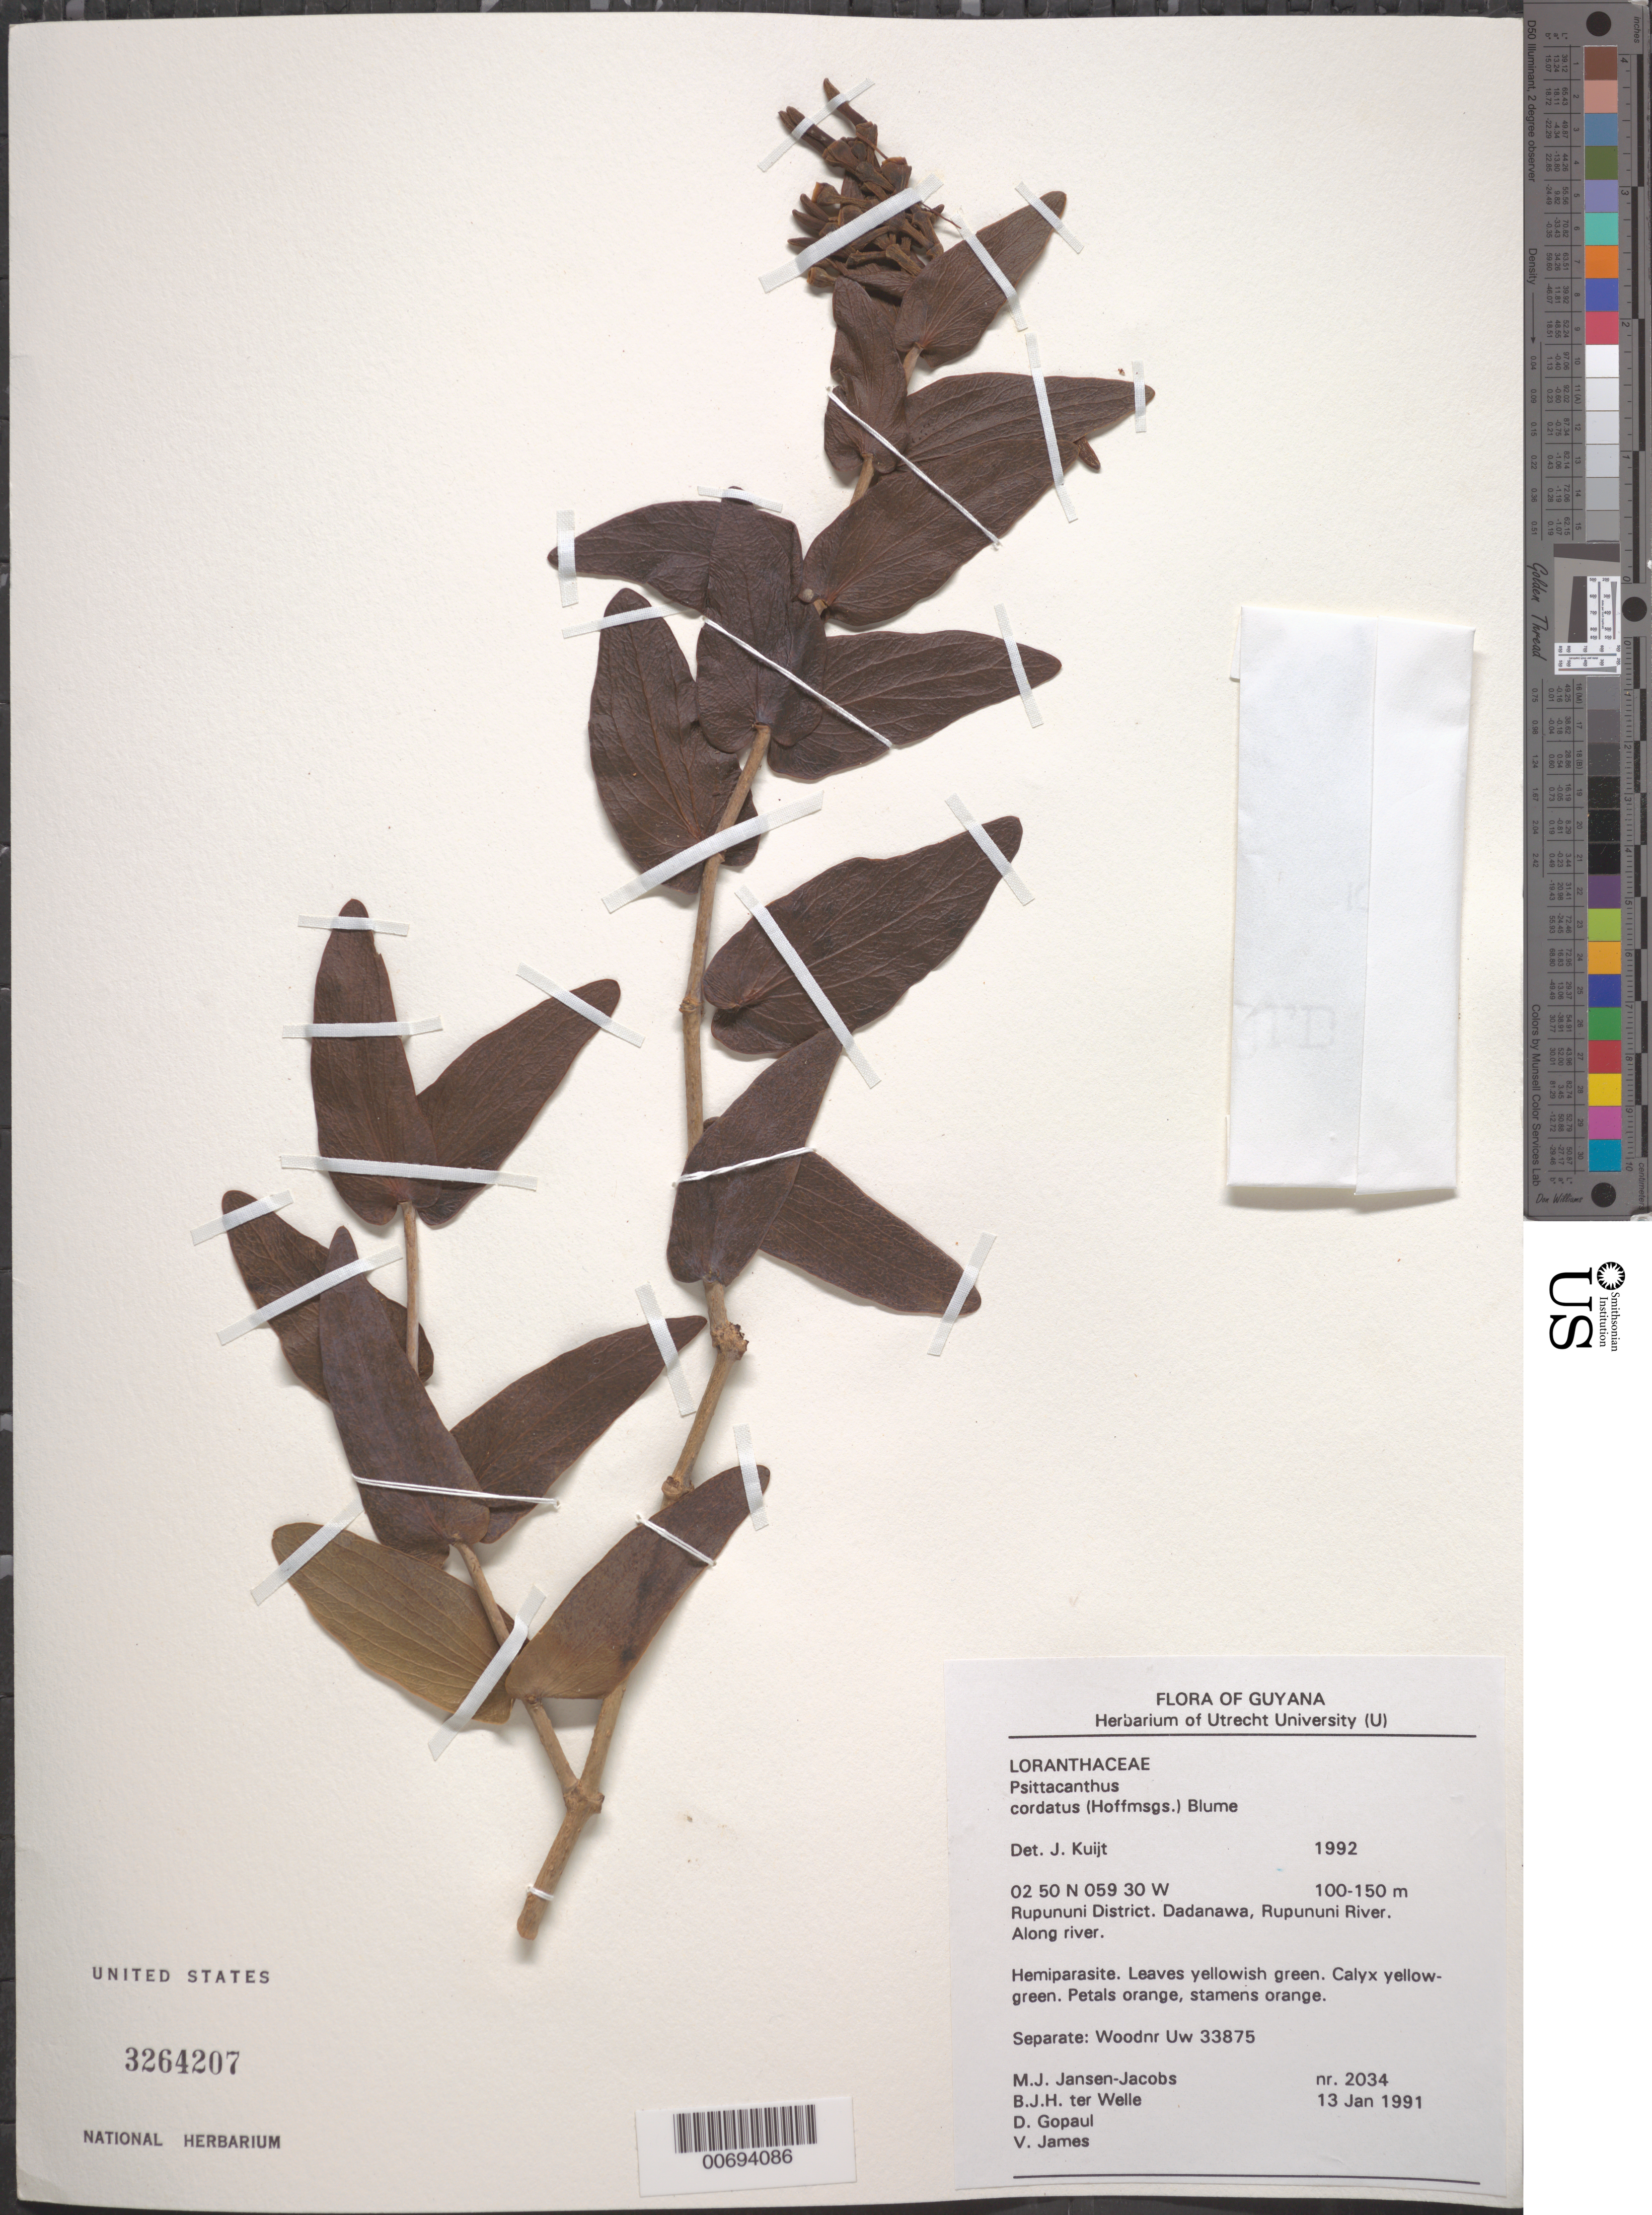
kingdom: Plantae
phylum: Tracheophyta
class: Magnoliopsida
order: Santalales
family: Loranthaceae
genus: Psittacanthus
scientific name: Psittacanthus cordatus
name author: (Hoffmanns.) Blume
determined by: Kuijt, Job, (CANADA)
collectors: M. J. Jansen-Jacobs, B. Welle, D. Gopaul & V. James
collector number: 2034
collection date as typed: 13-Jan-91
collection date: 1991-01-13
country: Guyana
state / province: U. Takutu-U. Essequibo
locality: Dadanawa, Rupununi River, Rupununi District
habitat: Along river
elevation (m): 100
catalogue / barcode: US 3264207